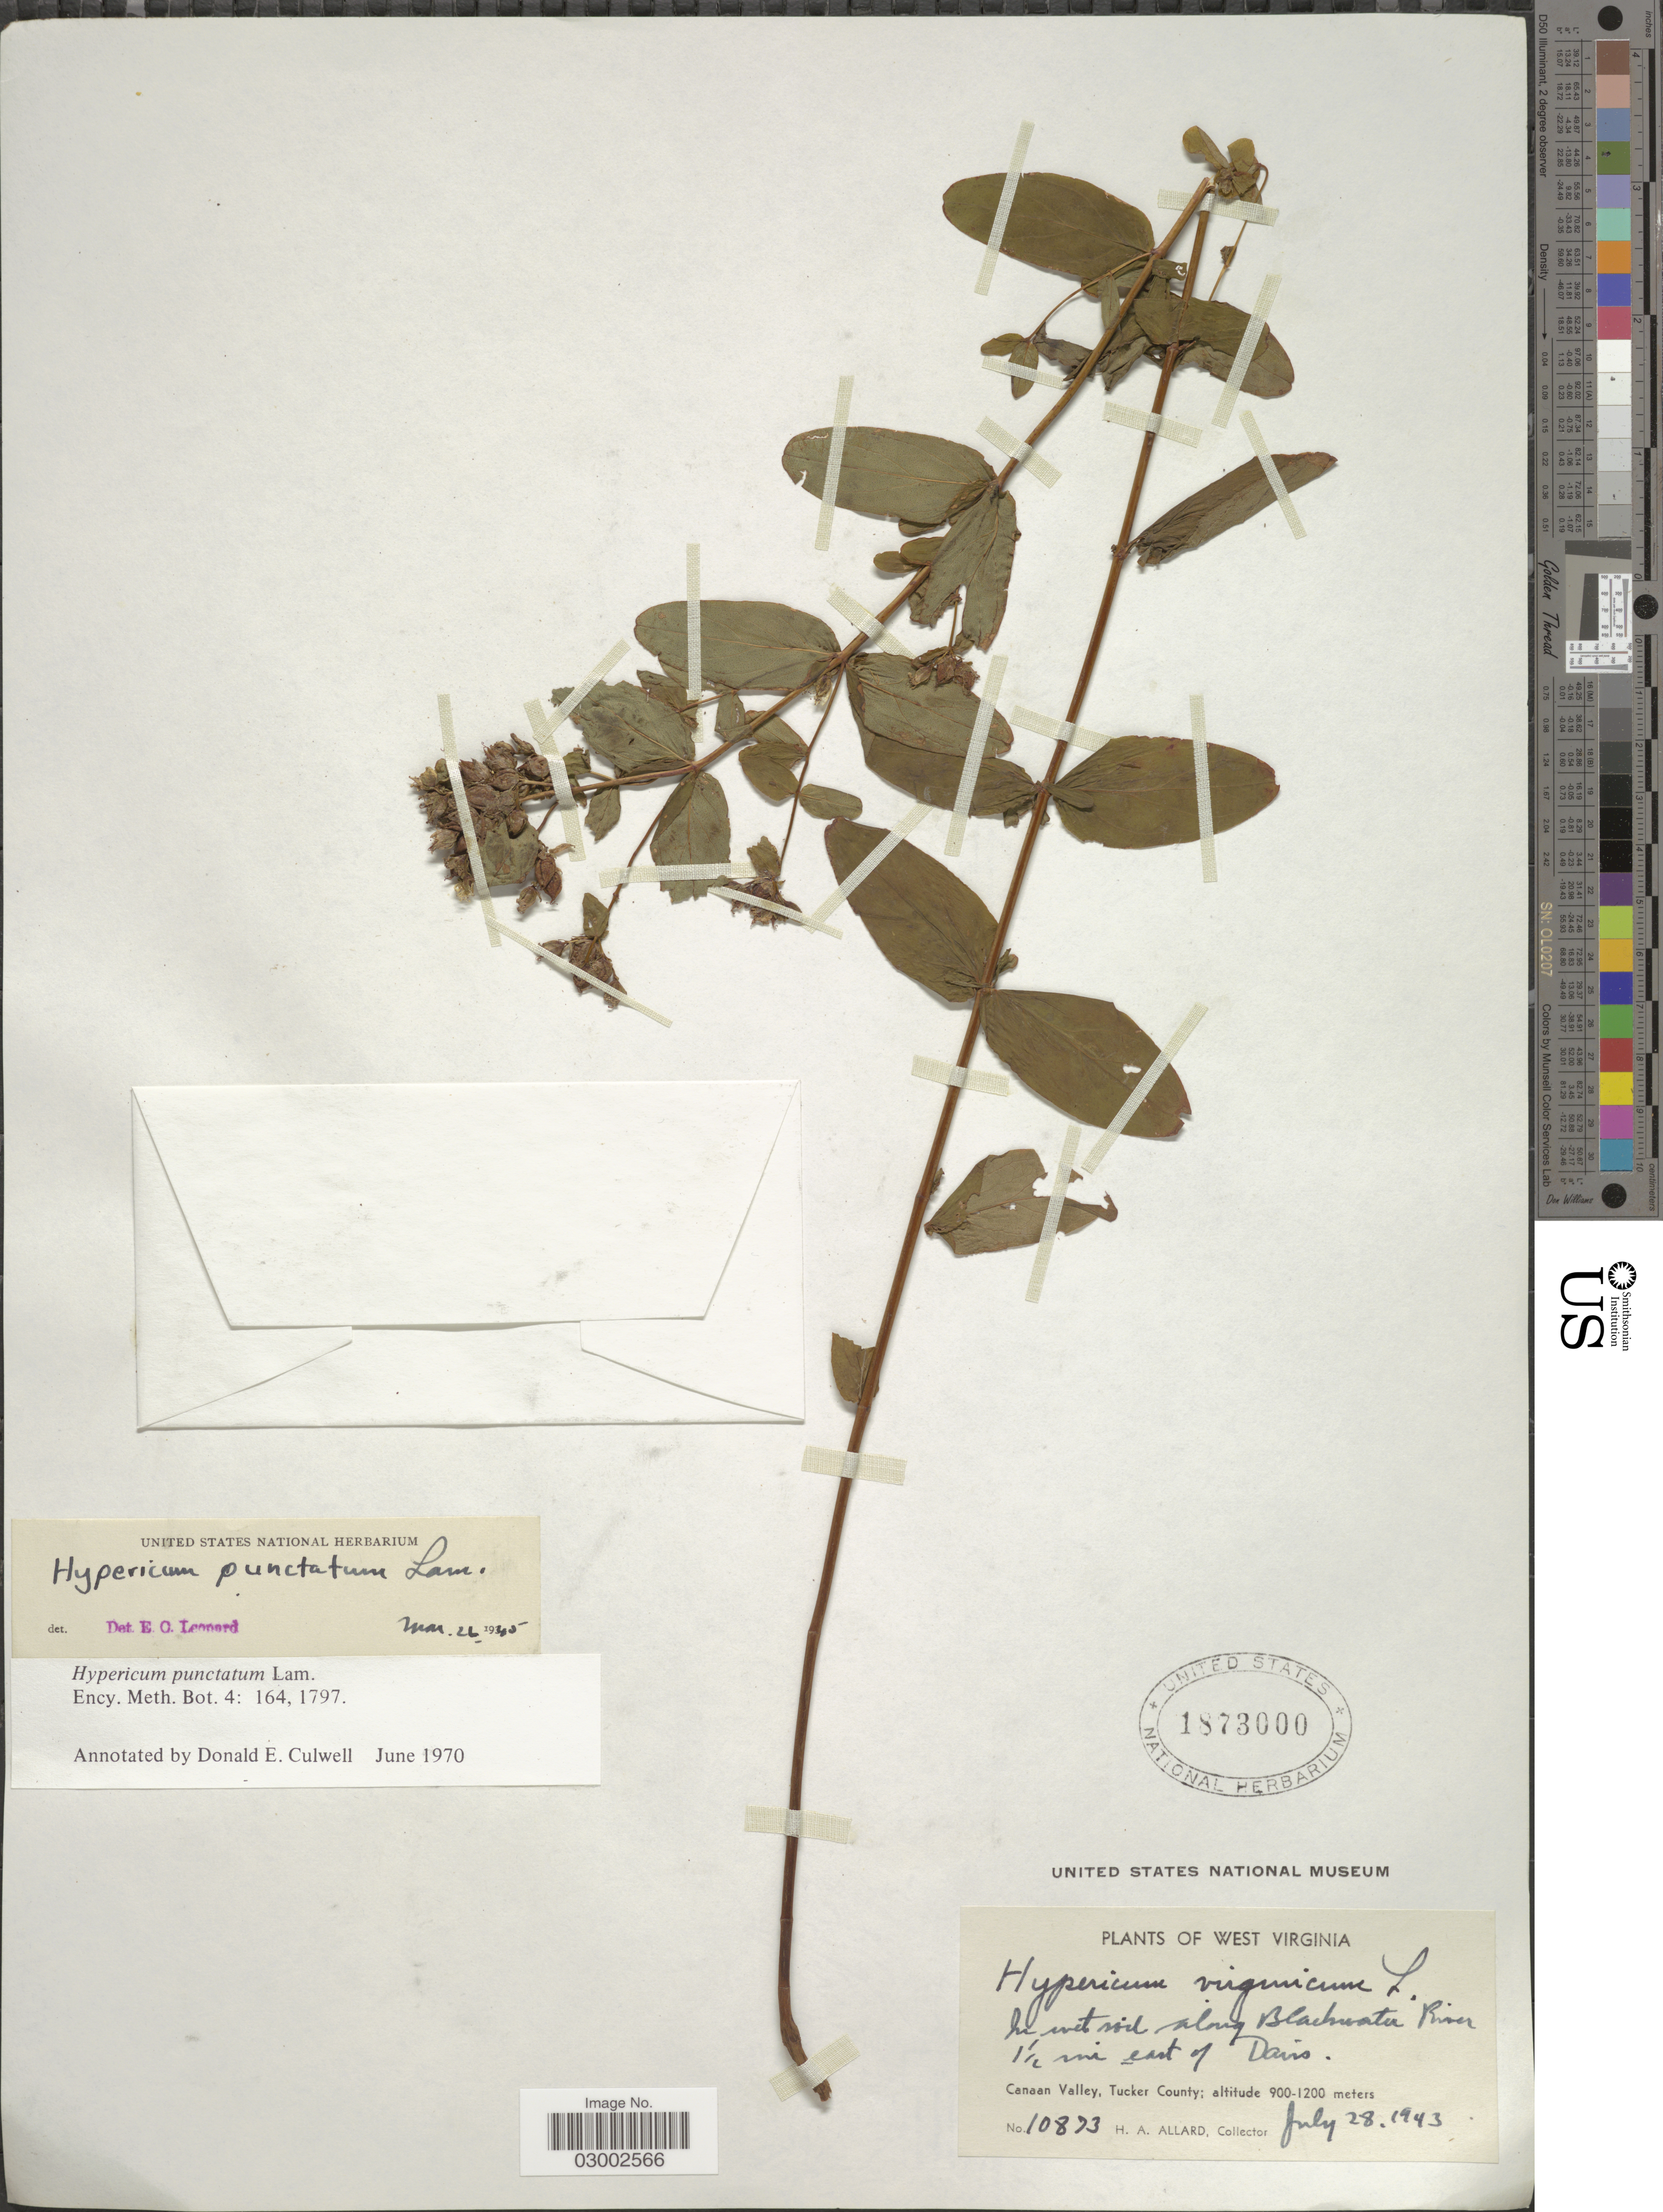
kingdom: Plantae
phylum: Tracheophyta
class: Magnoliopsida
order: Malpighiales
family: Hypericaceae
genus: Hypericum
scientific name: Hypericum punctatum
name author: Lam.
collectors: H. A. Allard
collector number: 10873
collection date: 1943-07-28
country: United States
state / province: West Virginia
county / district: Tucker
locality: Along Blackwater River 1½ mi east of Davis. Canaan Valley, Tucker County.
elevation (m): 900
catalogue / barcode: US 1873000